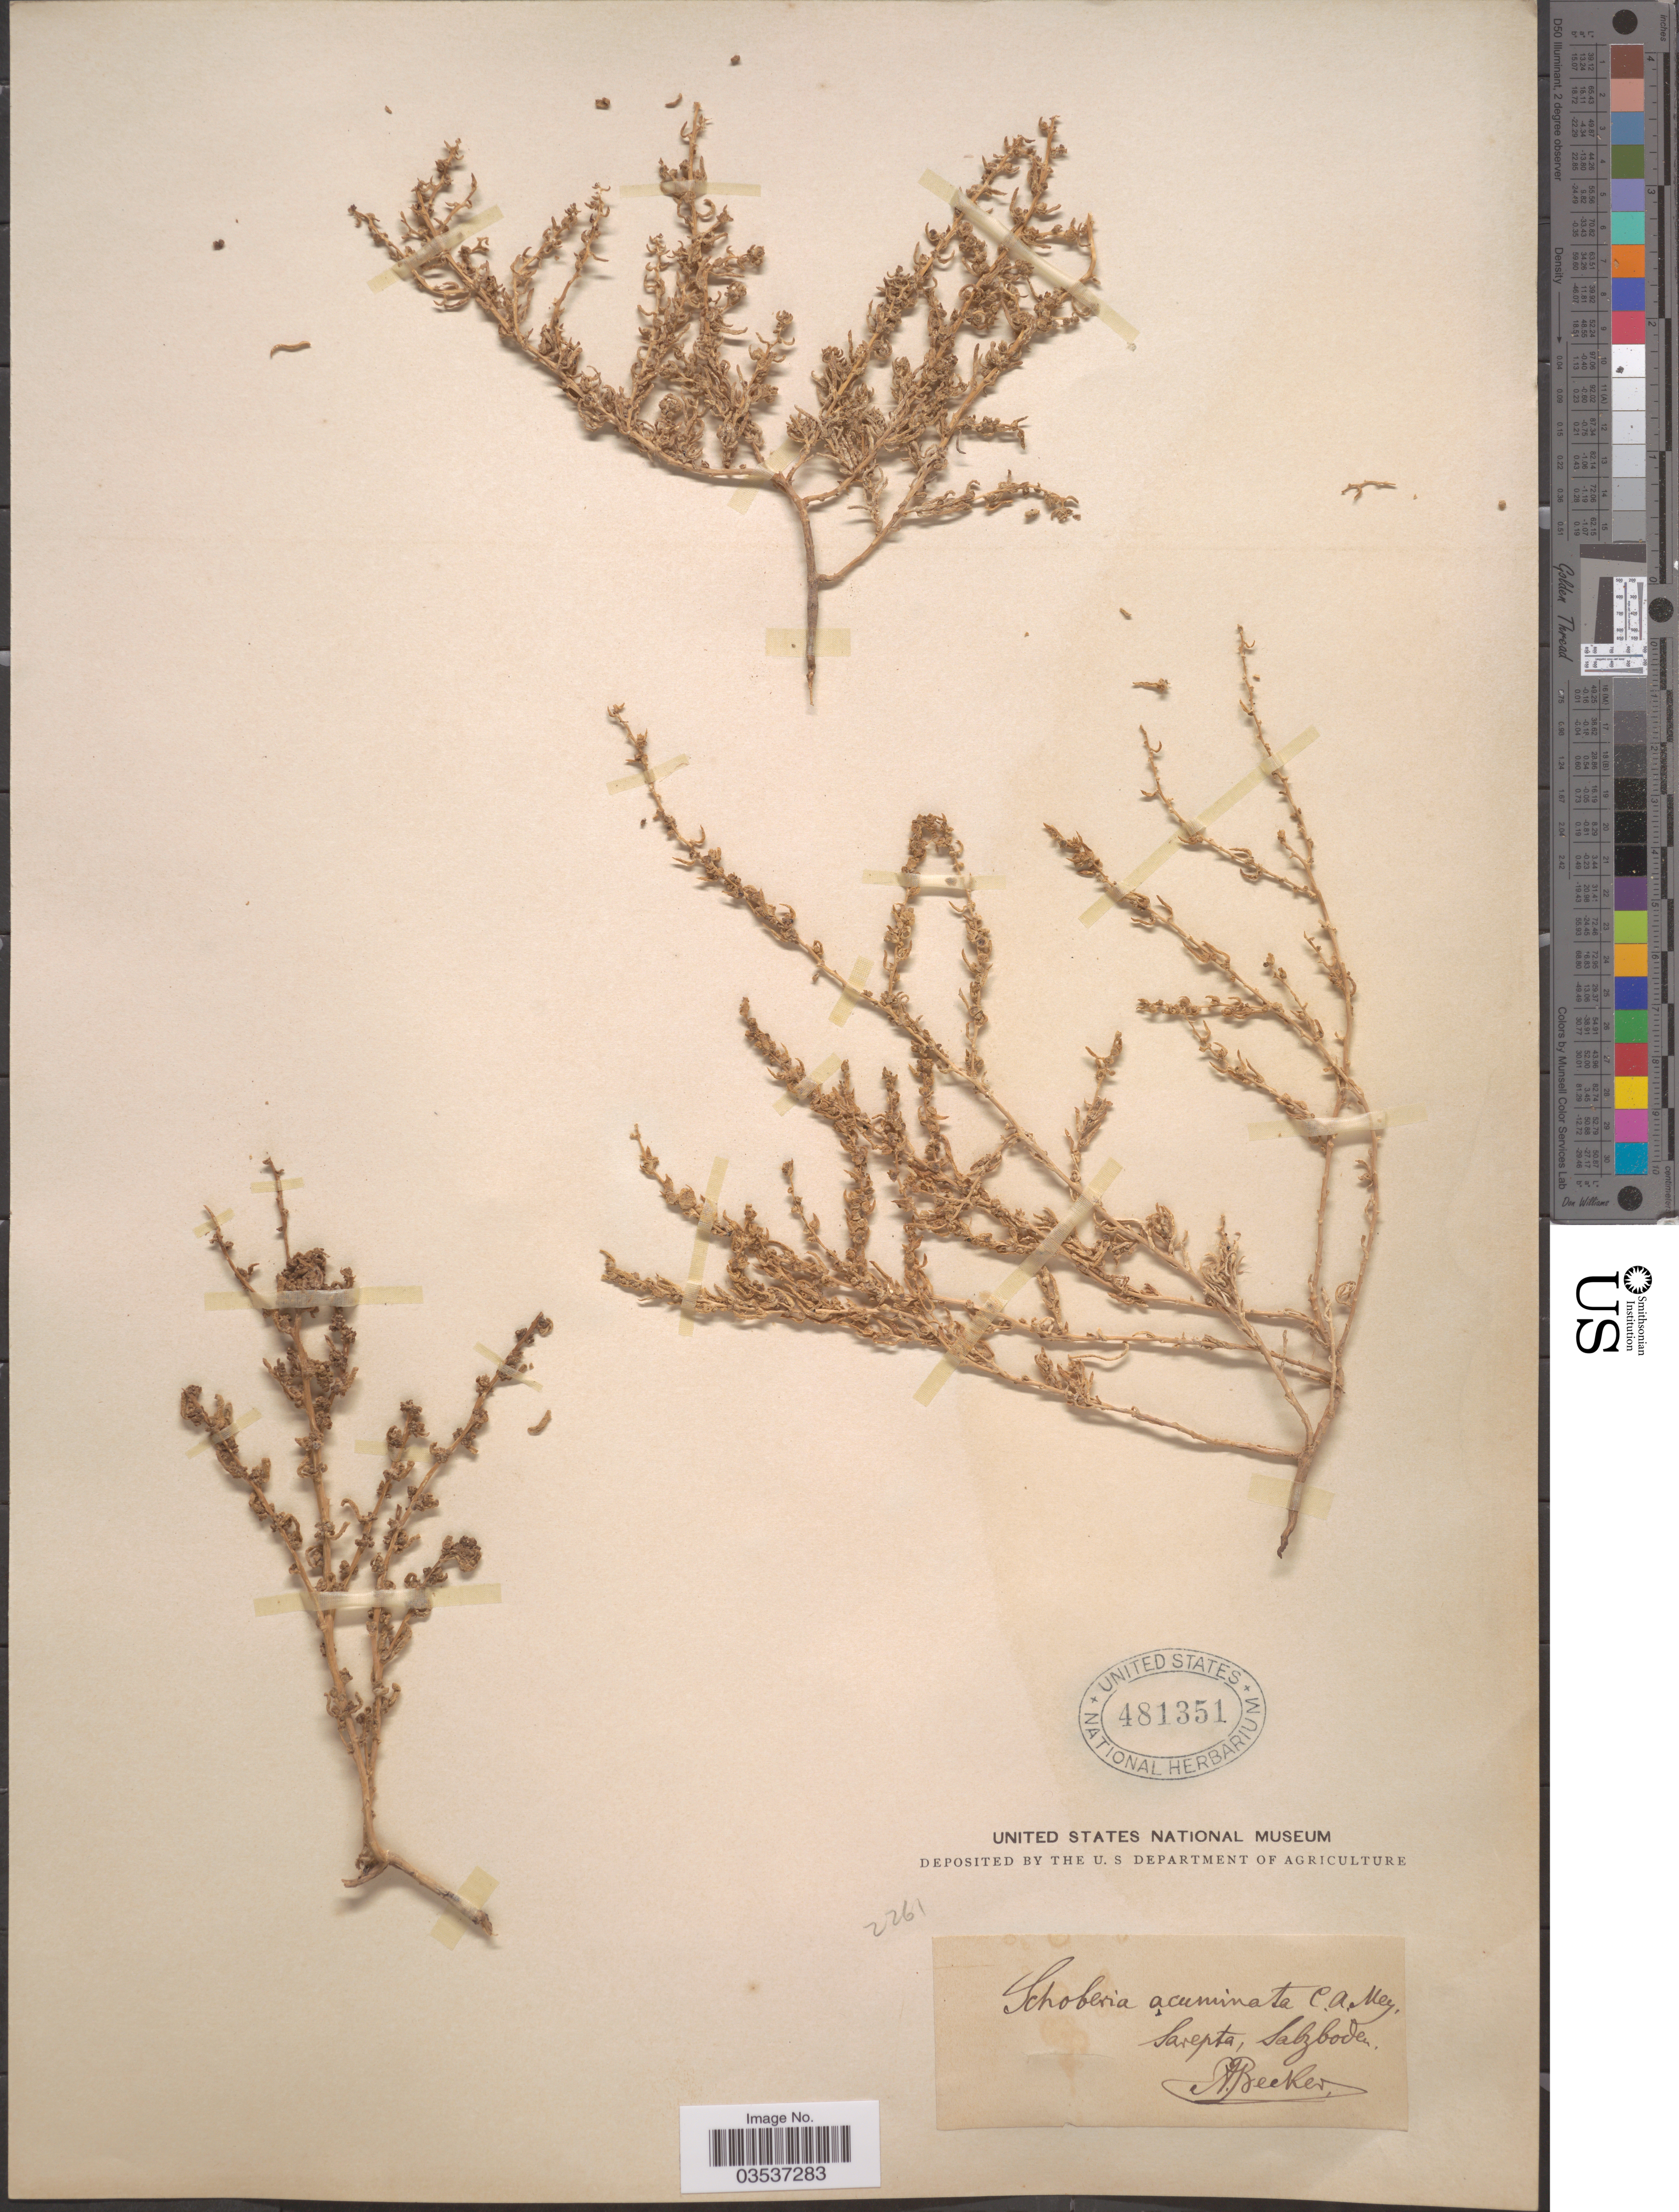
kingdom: Plantae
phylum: Tracheophyta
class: Magnoliopsida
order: Caryophyllales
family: Amaranthaceae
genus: Suaeda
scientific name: Suaeda acuminata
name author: (C.A. Mey.) Moq.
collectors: A. Becker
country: Russian Federation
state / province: Volgograd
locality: Sarepta.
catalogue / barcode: US 481351